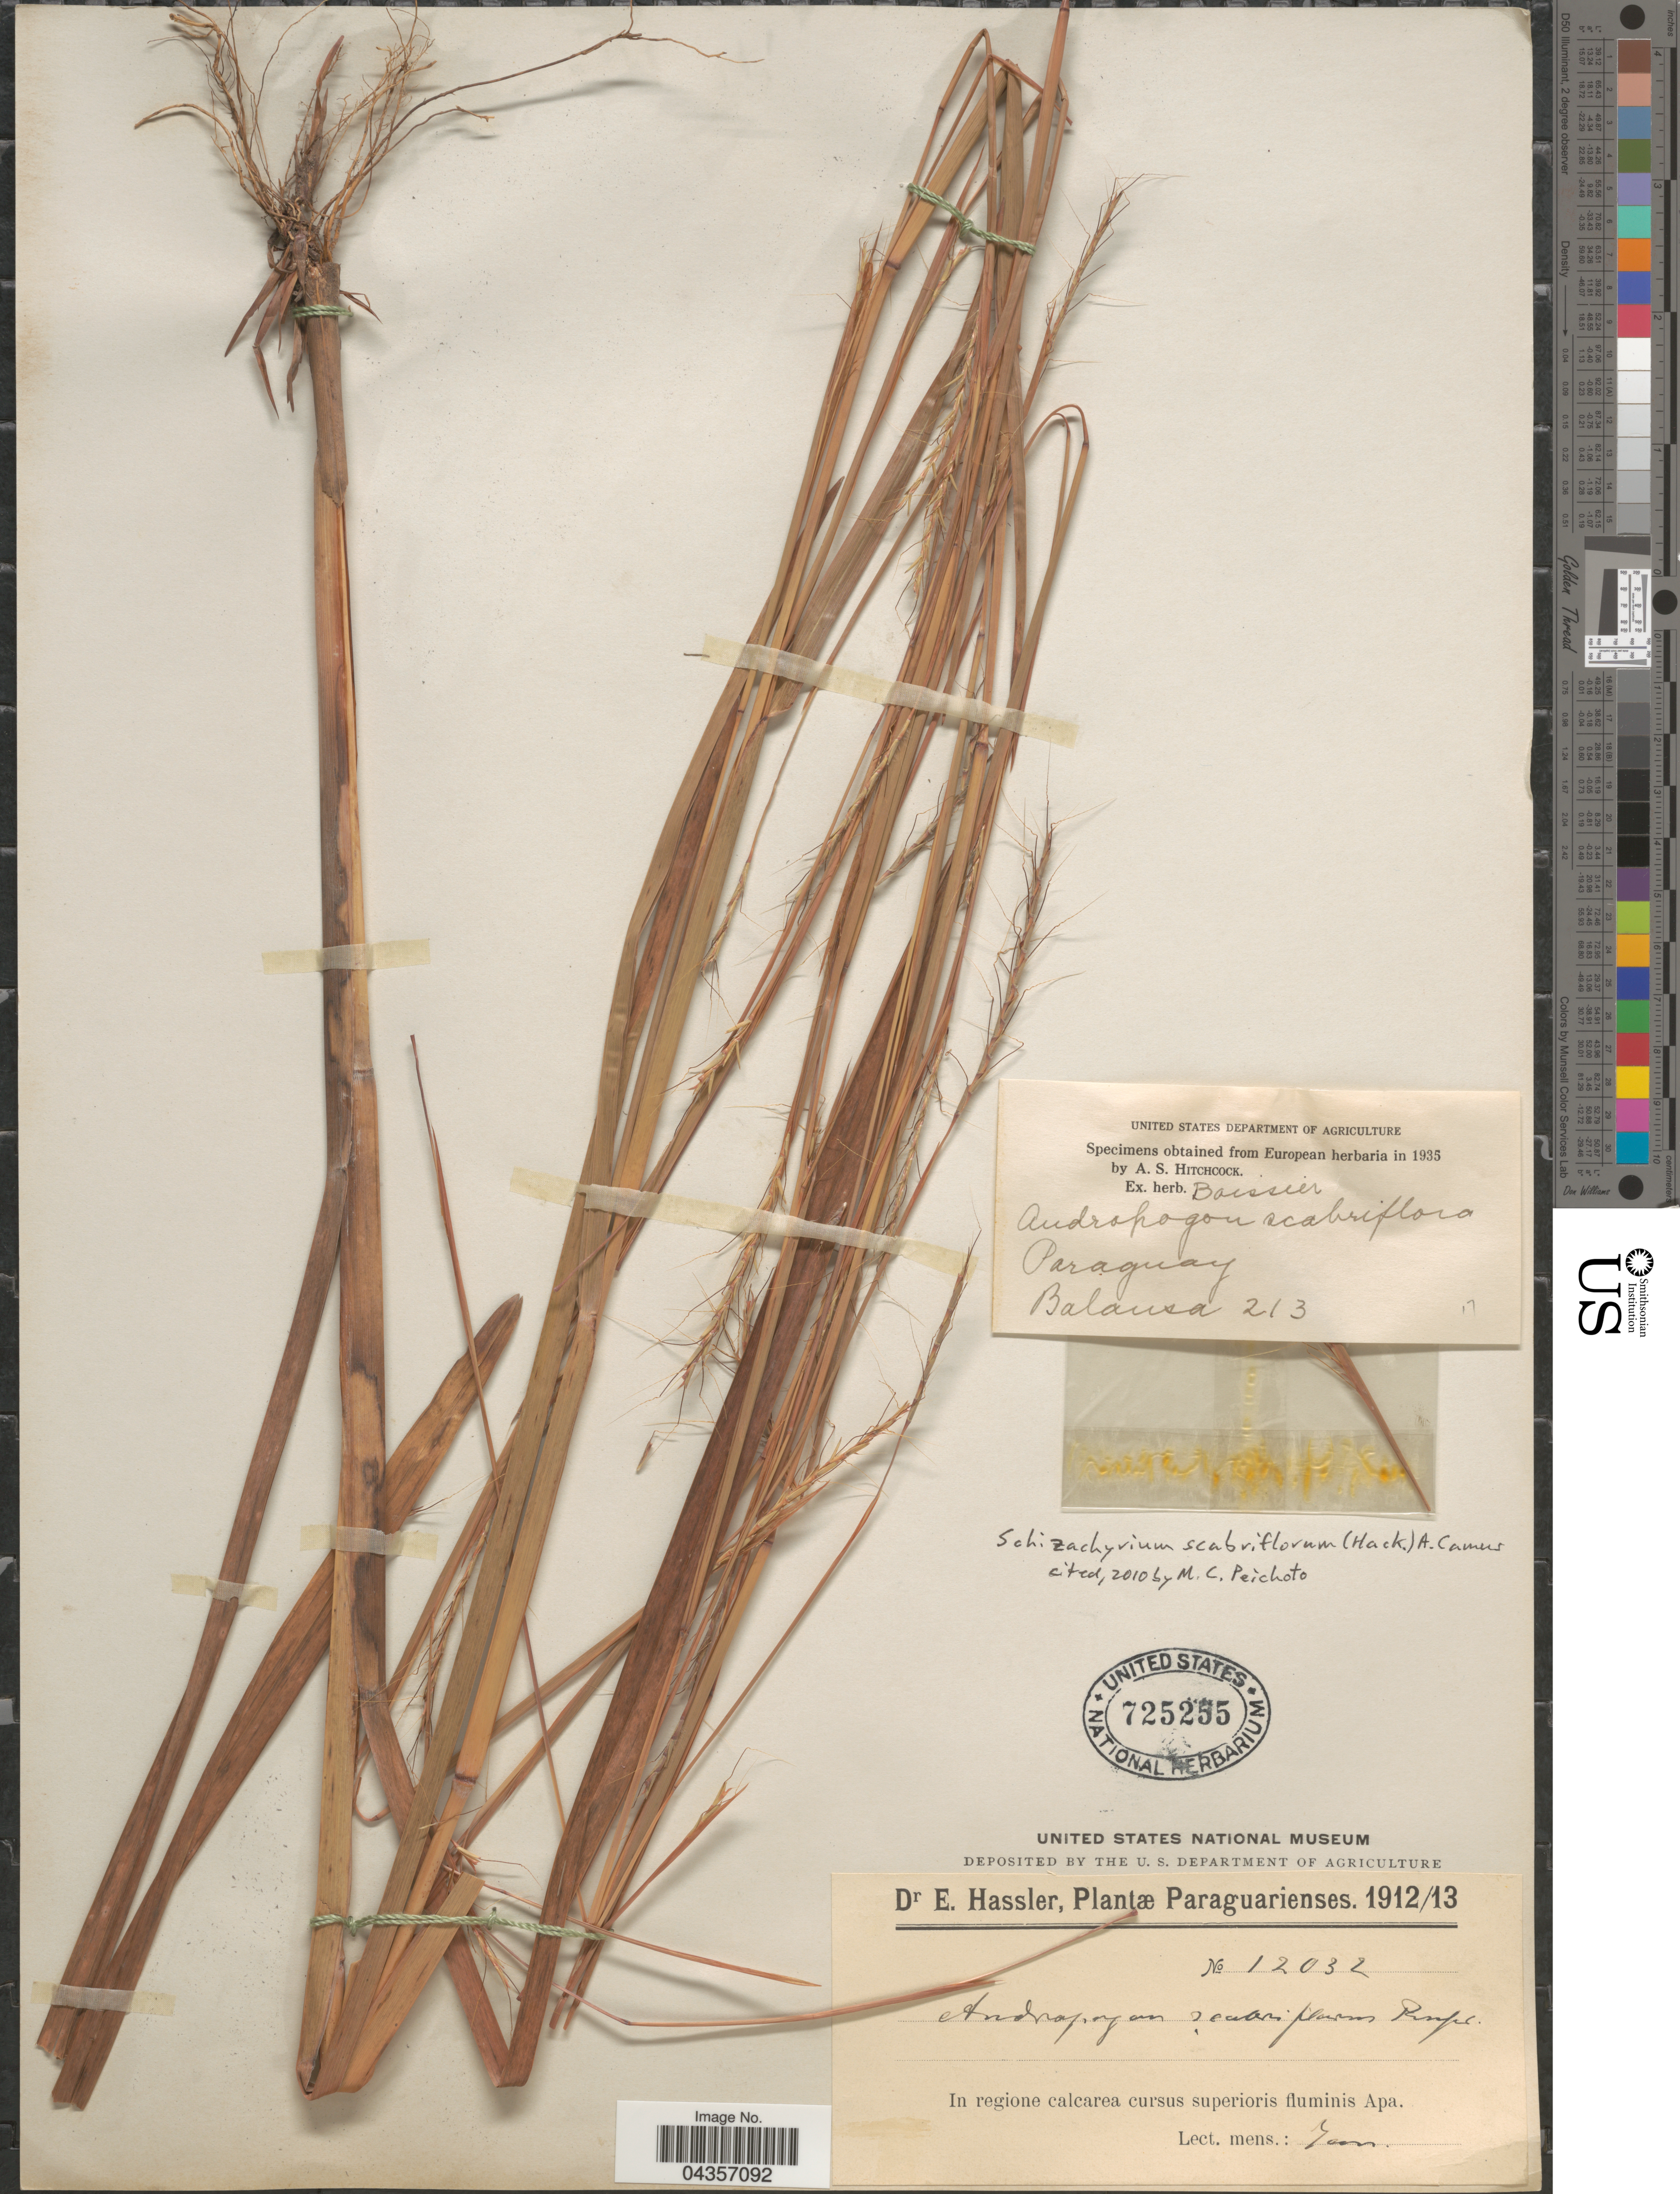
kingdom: Plantae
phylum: Tracheophyta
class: Liliopsida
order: Poales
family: Poaceae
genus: Schizachyrium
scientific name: Schizachyrium scabriflorum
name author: (Rupr. ex Hack.) A. Camus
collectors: E. Hassler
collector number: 12032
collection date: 1912-01/1913-01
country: Paraguay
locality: In regione calcarea cursus superioris fluminis Apa.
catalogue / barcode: US 725255-2